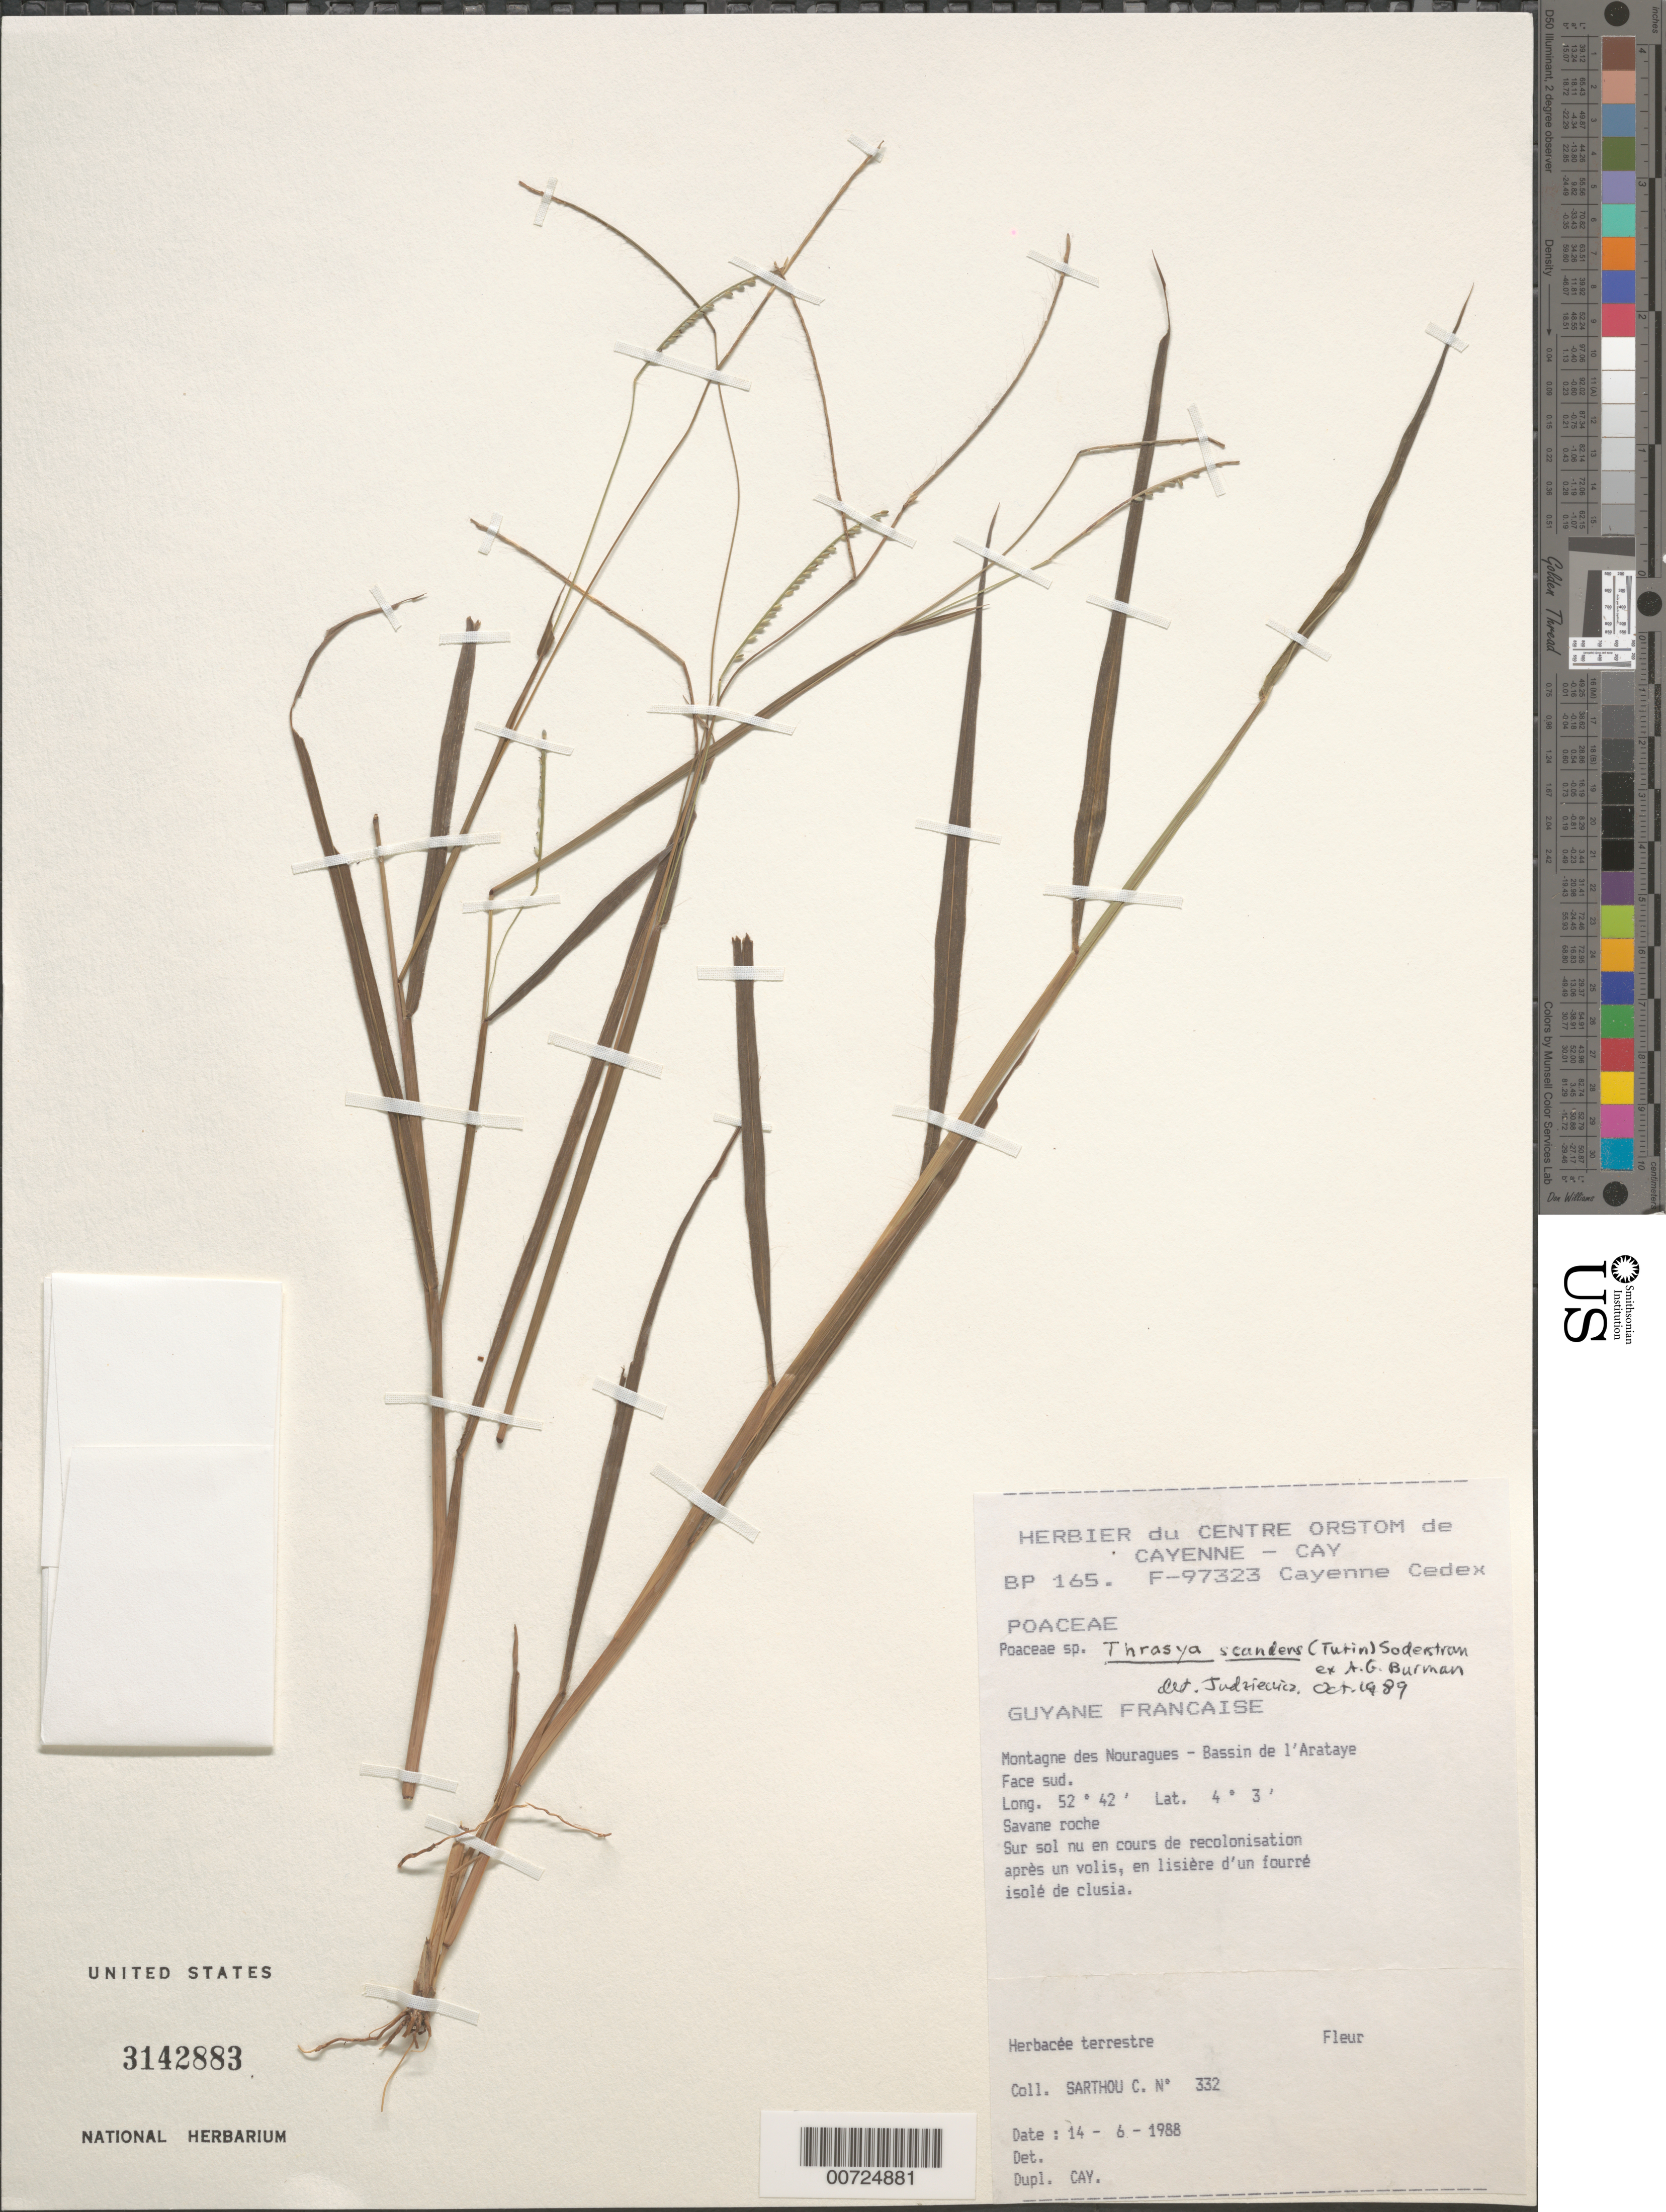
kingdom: Plantae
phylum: Tracheophyta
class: Liliopsida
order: Poales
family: Poaceae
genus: Thrasya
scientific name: Thrasya scandens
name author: (Tutin) Soderstr. ex A.G. Burm.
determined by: Judziewicz, E. J.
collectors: C. Sarthou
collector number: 332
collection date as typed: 14-Jun-88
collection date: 1988-06-14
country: French Guiana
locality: Montagnes des Nouragues, Bassin de l'Arataye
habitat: Savane roche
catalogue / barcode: US 3142883